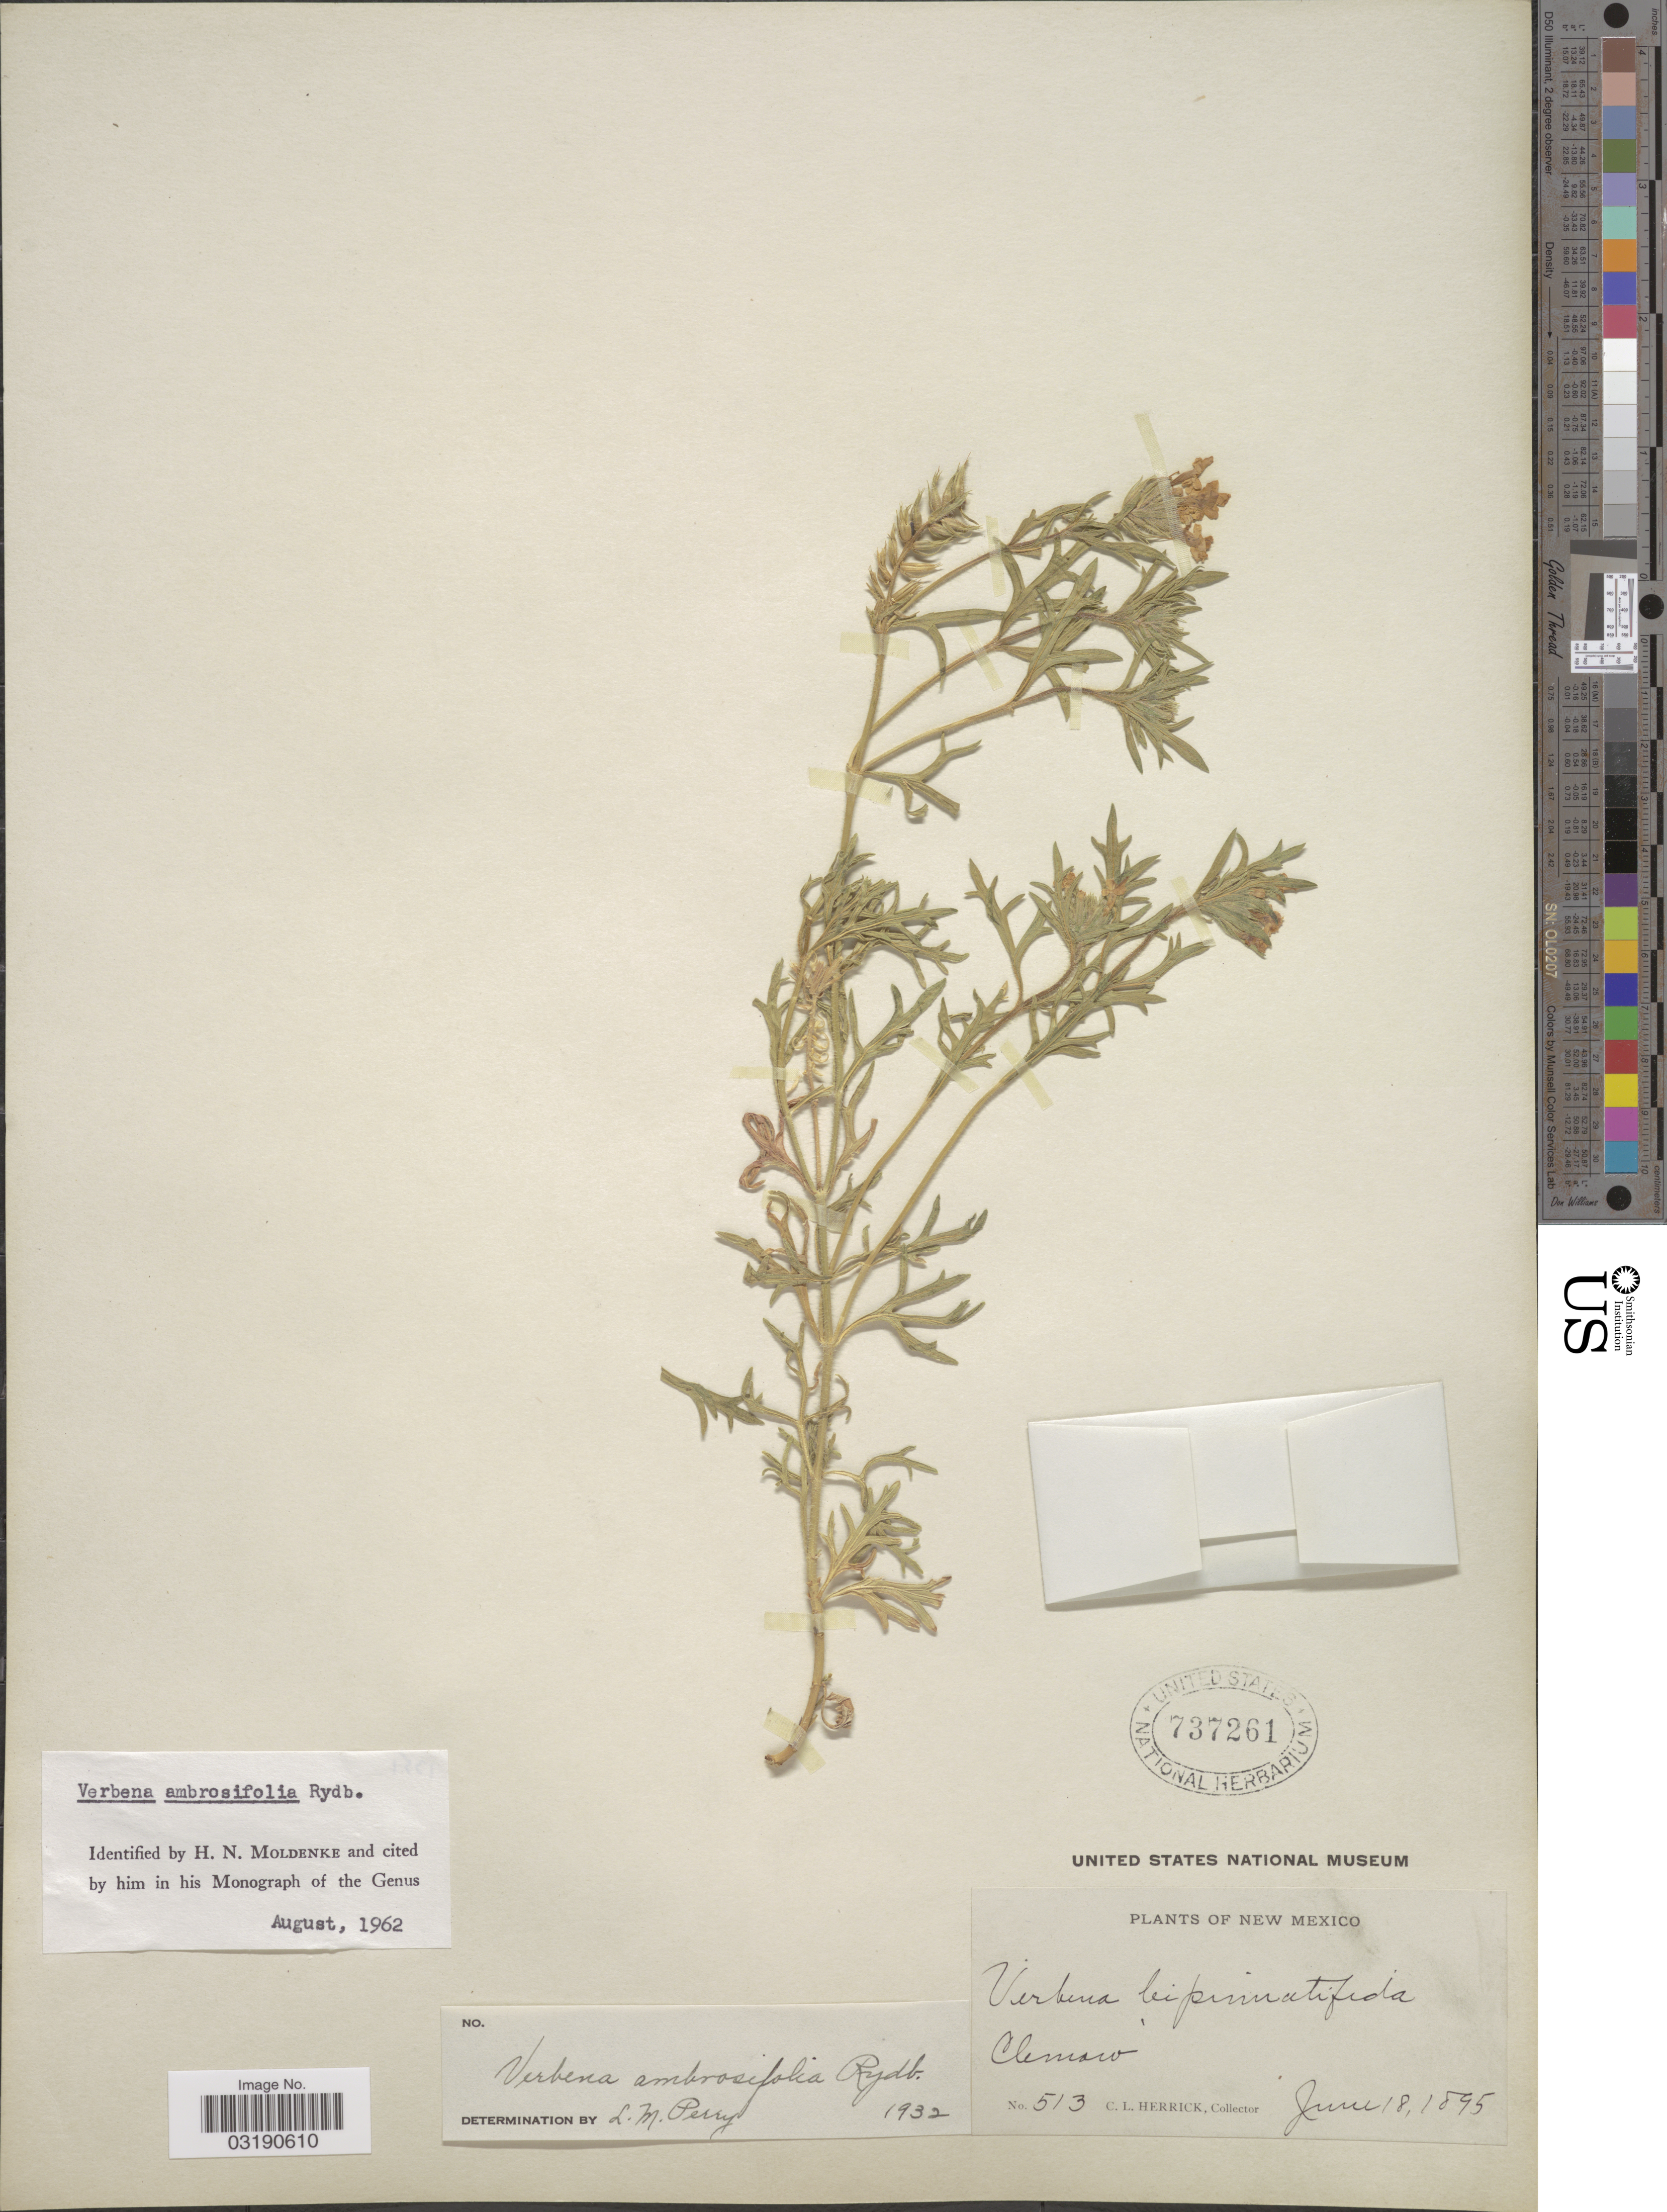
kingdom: Plantae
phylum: Tracheophyta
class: Magnoliopsida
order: Lamiales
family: Verbenaceae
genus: Verbena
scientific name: Verbena ambrosiifolia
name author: Rydb. ex Small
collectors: C. Herrick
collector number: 513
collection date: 1895-06-18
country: United States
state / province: New Mexico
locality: Clemow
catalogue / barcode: US 737261